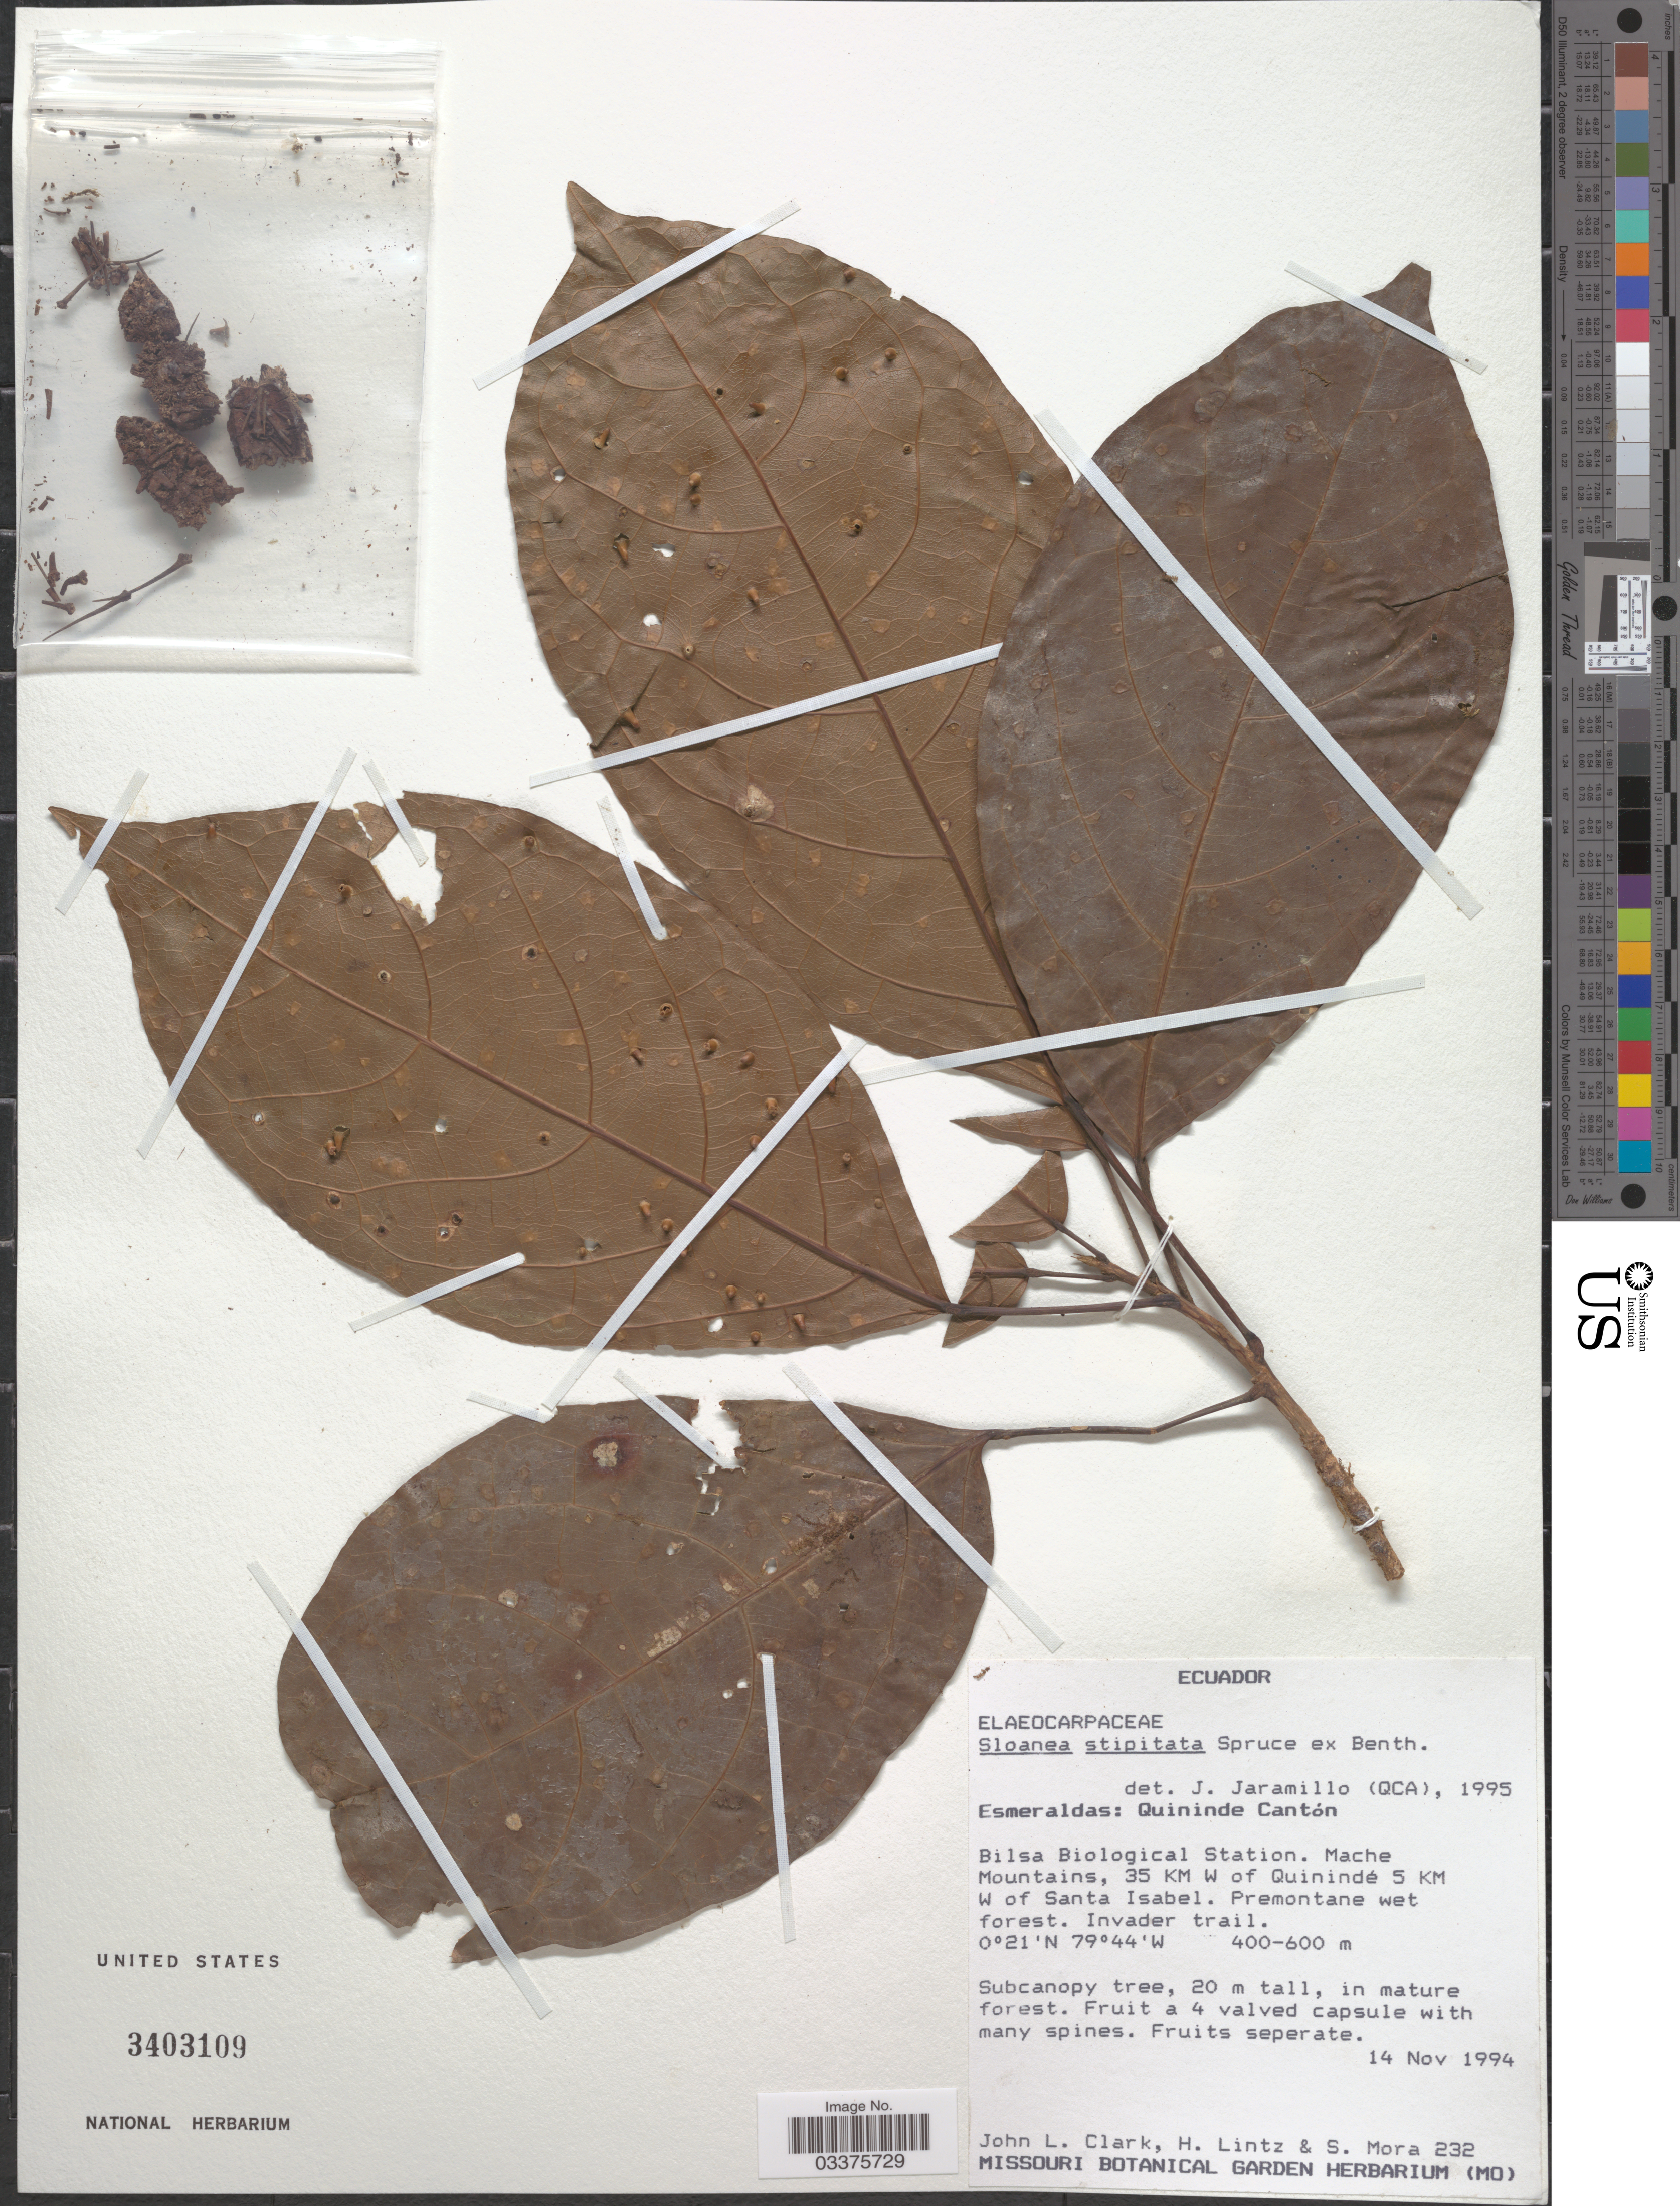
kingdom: Plantae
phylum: Tracheophyta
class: Magnoliopsida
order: Oxalidales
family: Elaeocarpaceae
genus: Sloanea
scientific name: Sloanea stipitata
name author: Spruce ex Benth.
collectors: J. L. Clark, H. Lintz & S. Mora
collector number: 232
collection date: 1994-11-14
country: Ecuador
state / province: Esmeraldas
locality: Quininde Cantón. Bilsa Biological Station. Mache Mountains, 35 KM W of Quinindé 5 KM W of Santa Isabel.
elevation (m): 400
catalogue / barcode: US 3403109